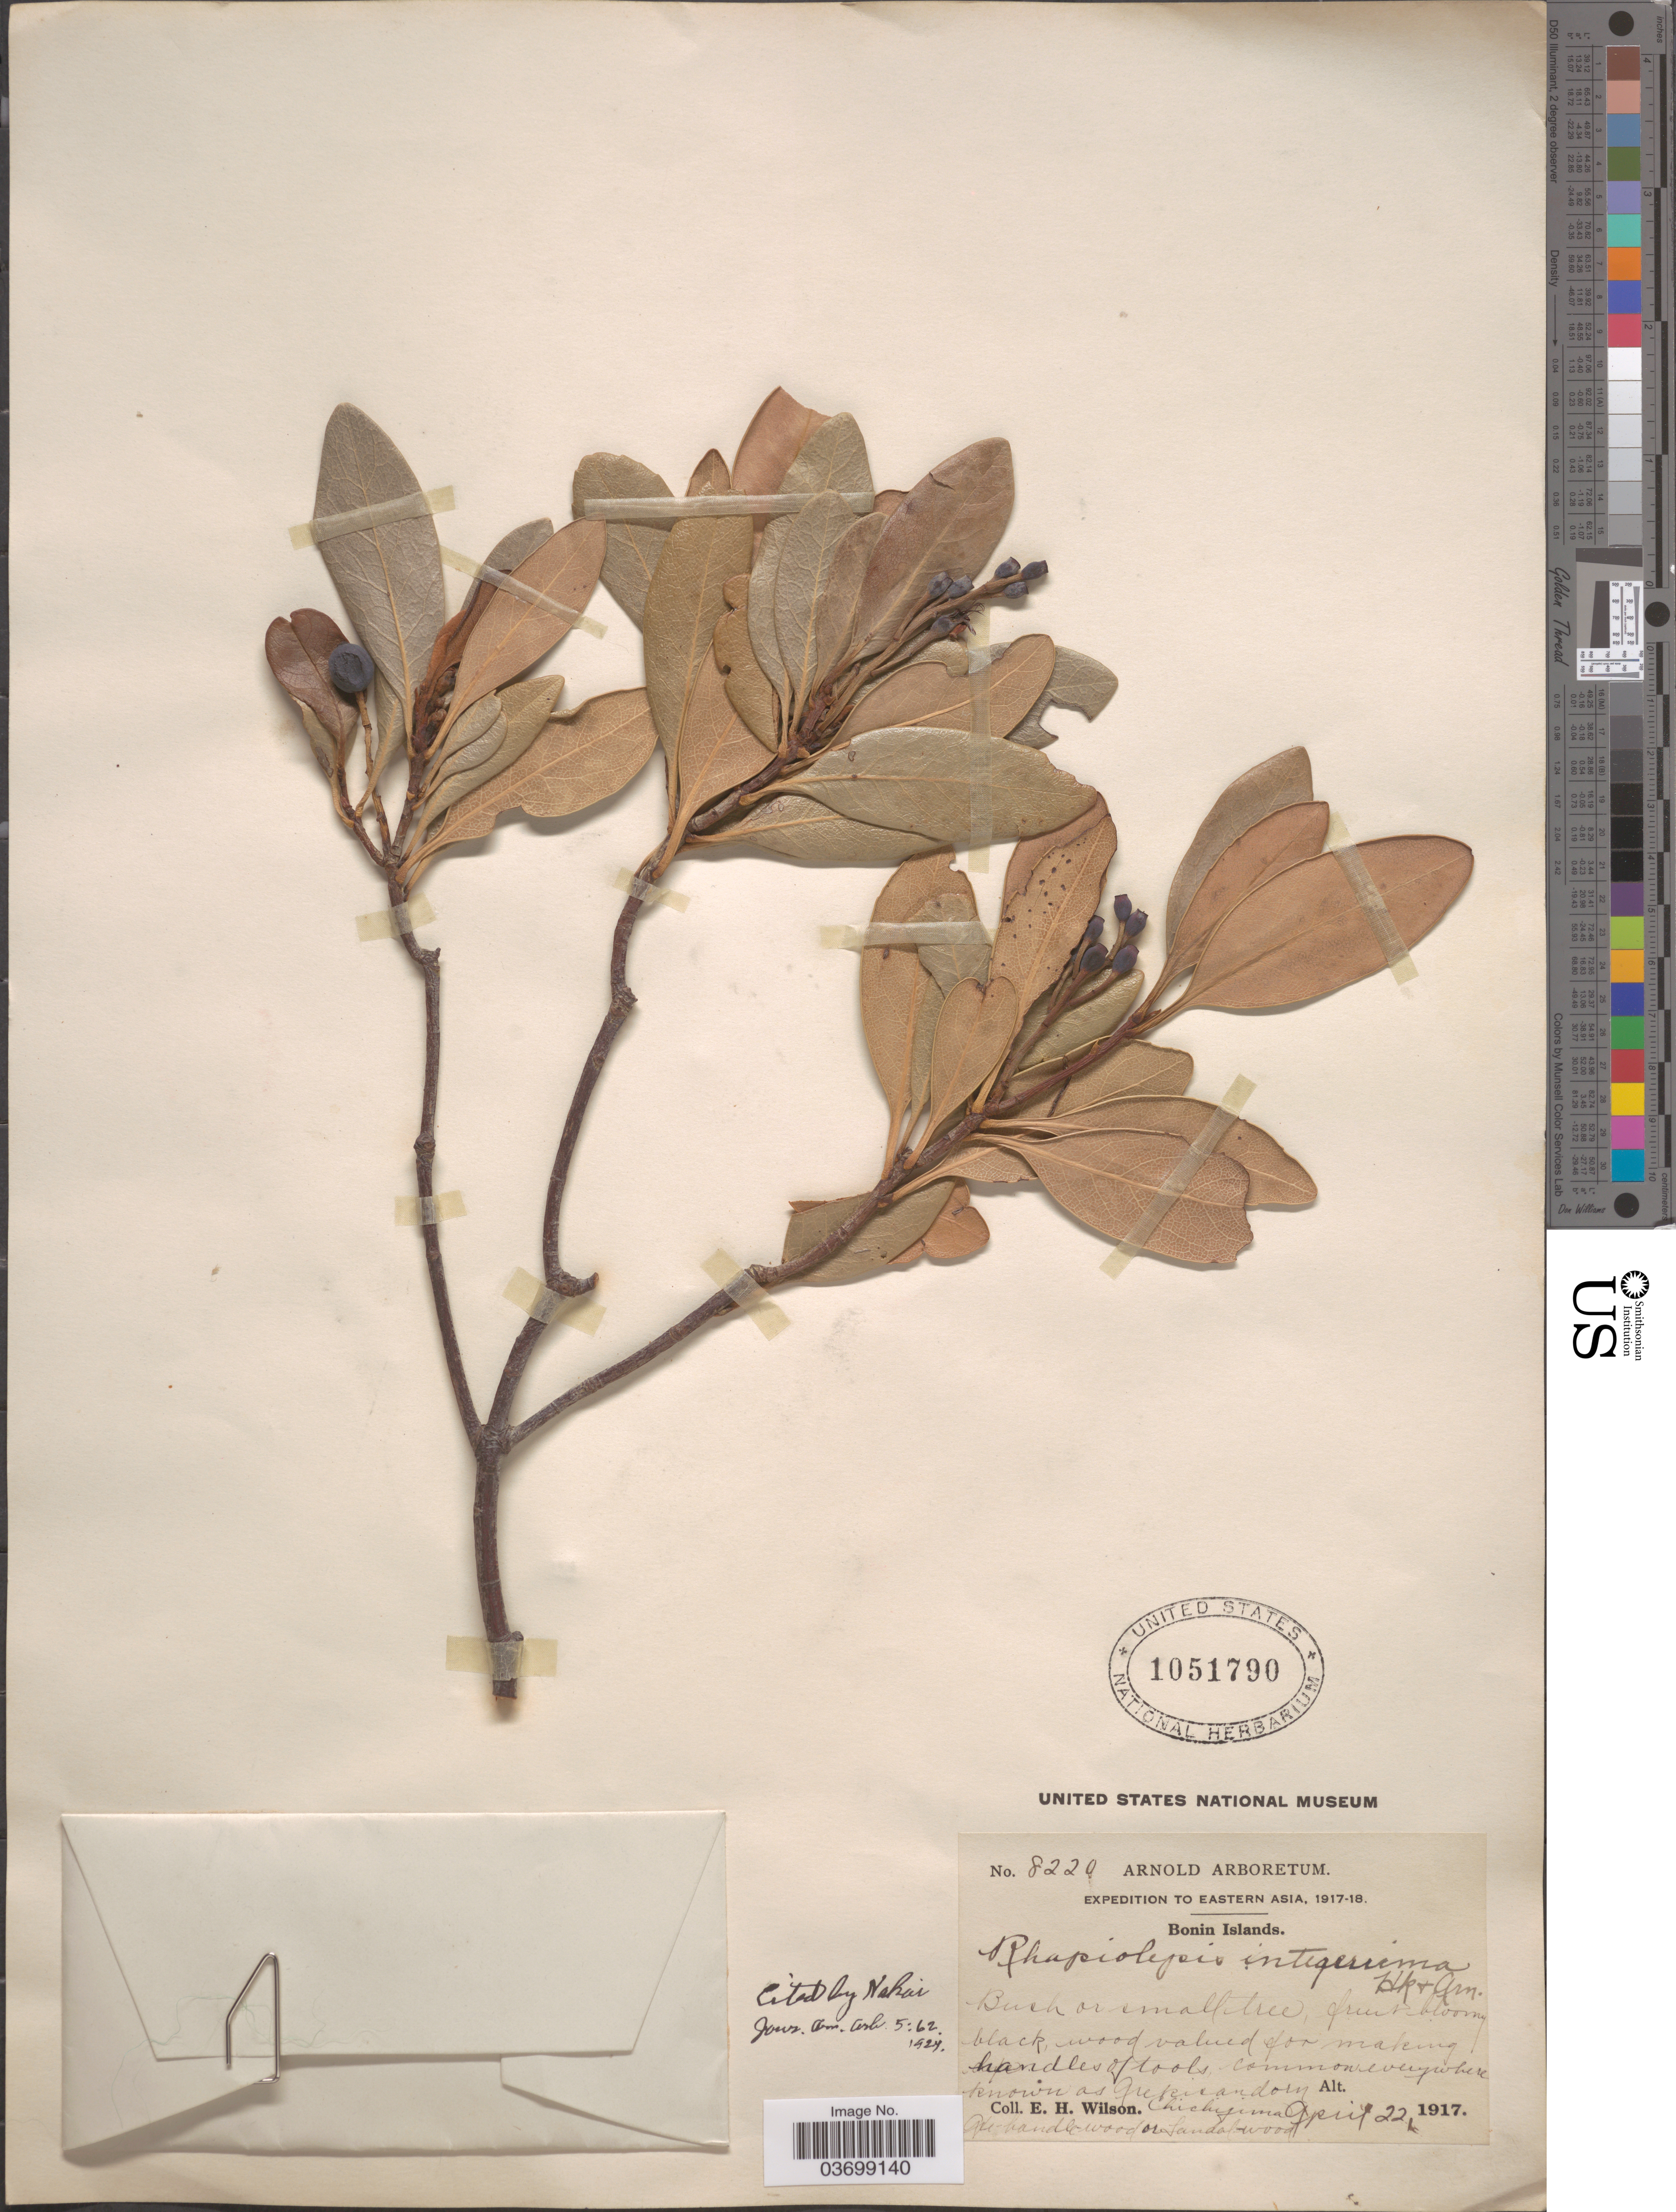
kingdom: Plantae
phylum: Tracheophyta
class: Magnoliopsida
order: Rosales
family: Rosaceae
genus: Rhaphiolepis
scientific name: Rhaphiolepis umbellata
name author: (Thunb.) Makino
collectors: E. Wilson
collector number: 8220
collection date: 1917-04-22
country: Japan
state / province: Tokyo, Federal City of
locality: Eastern Asia. Bonin Islands. Chichijima.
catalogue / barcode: US 1051790